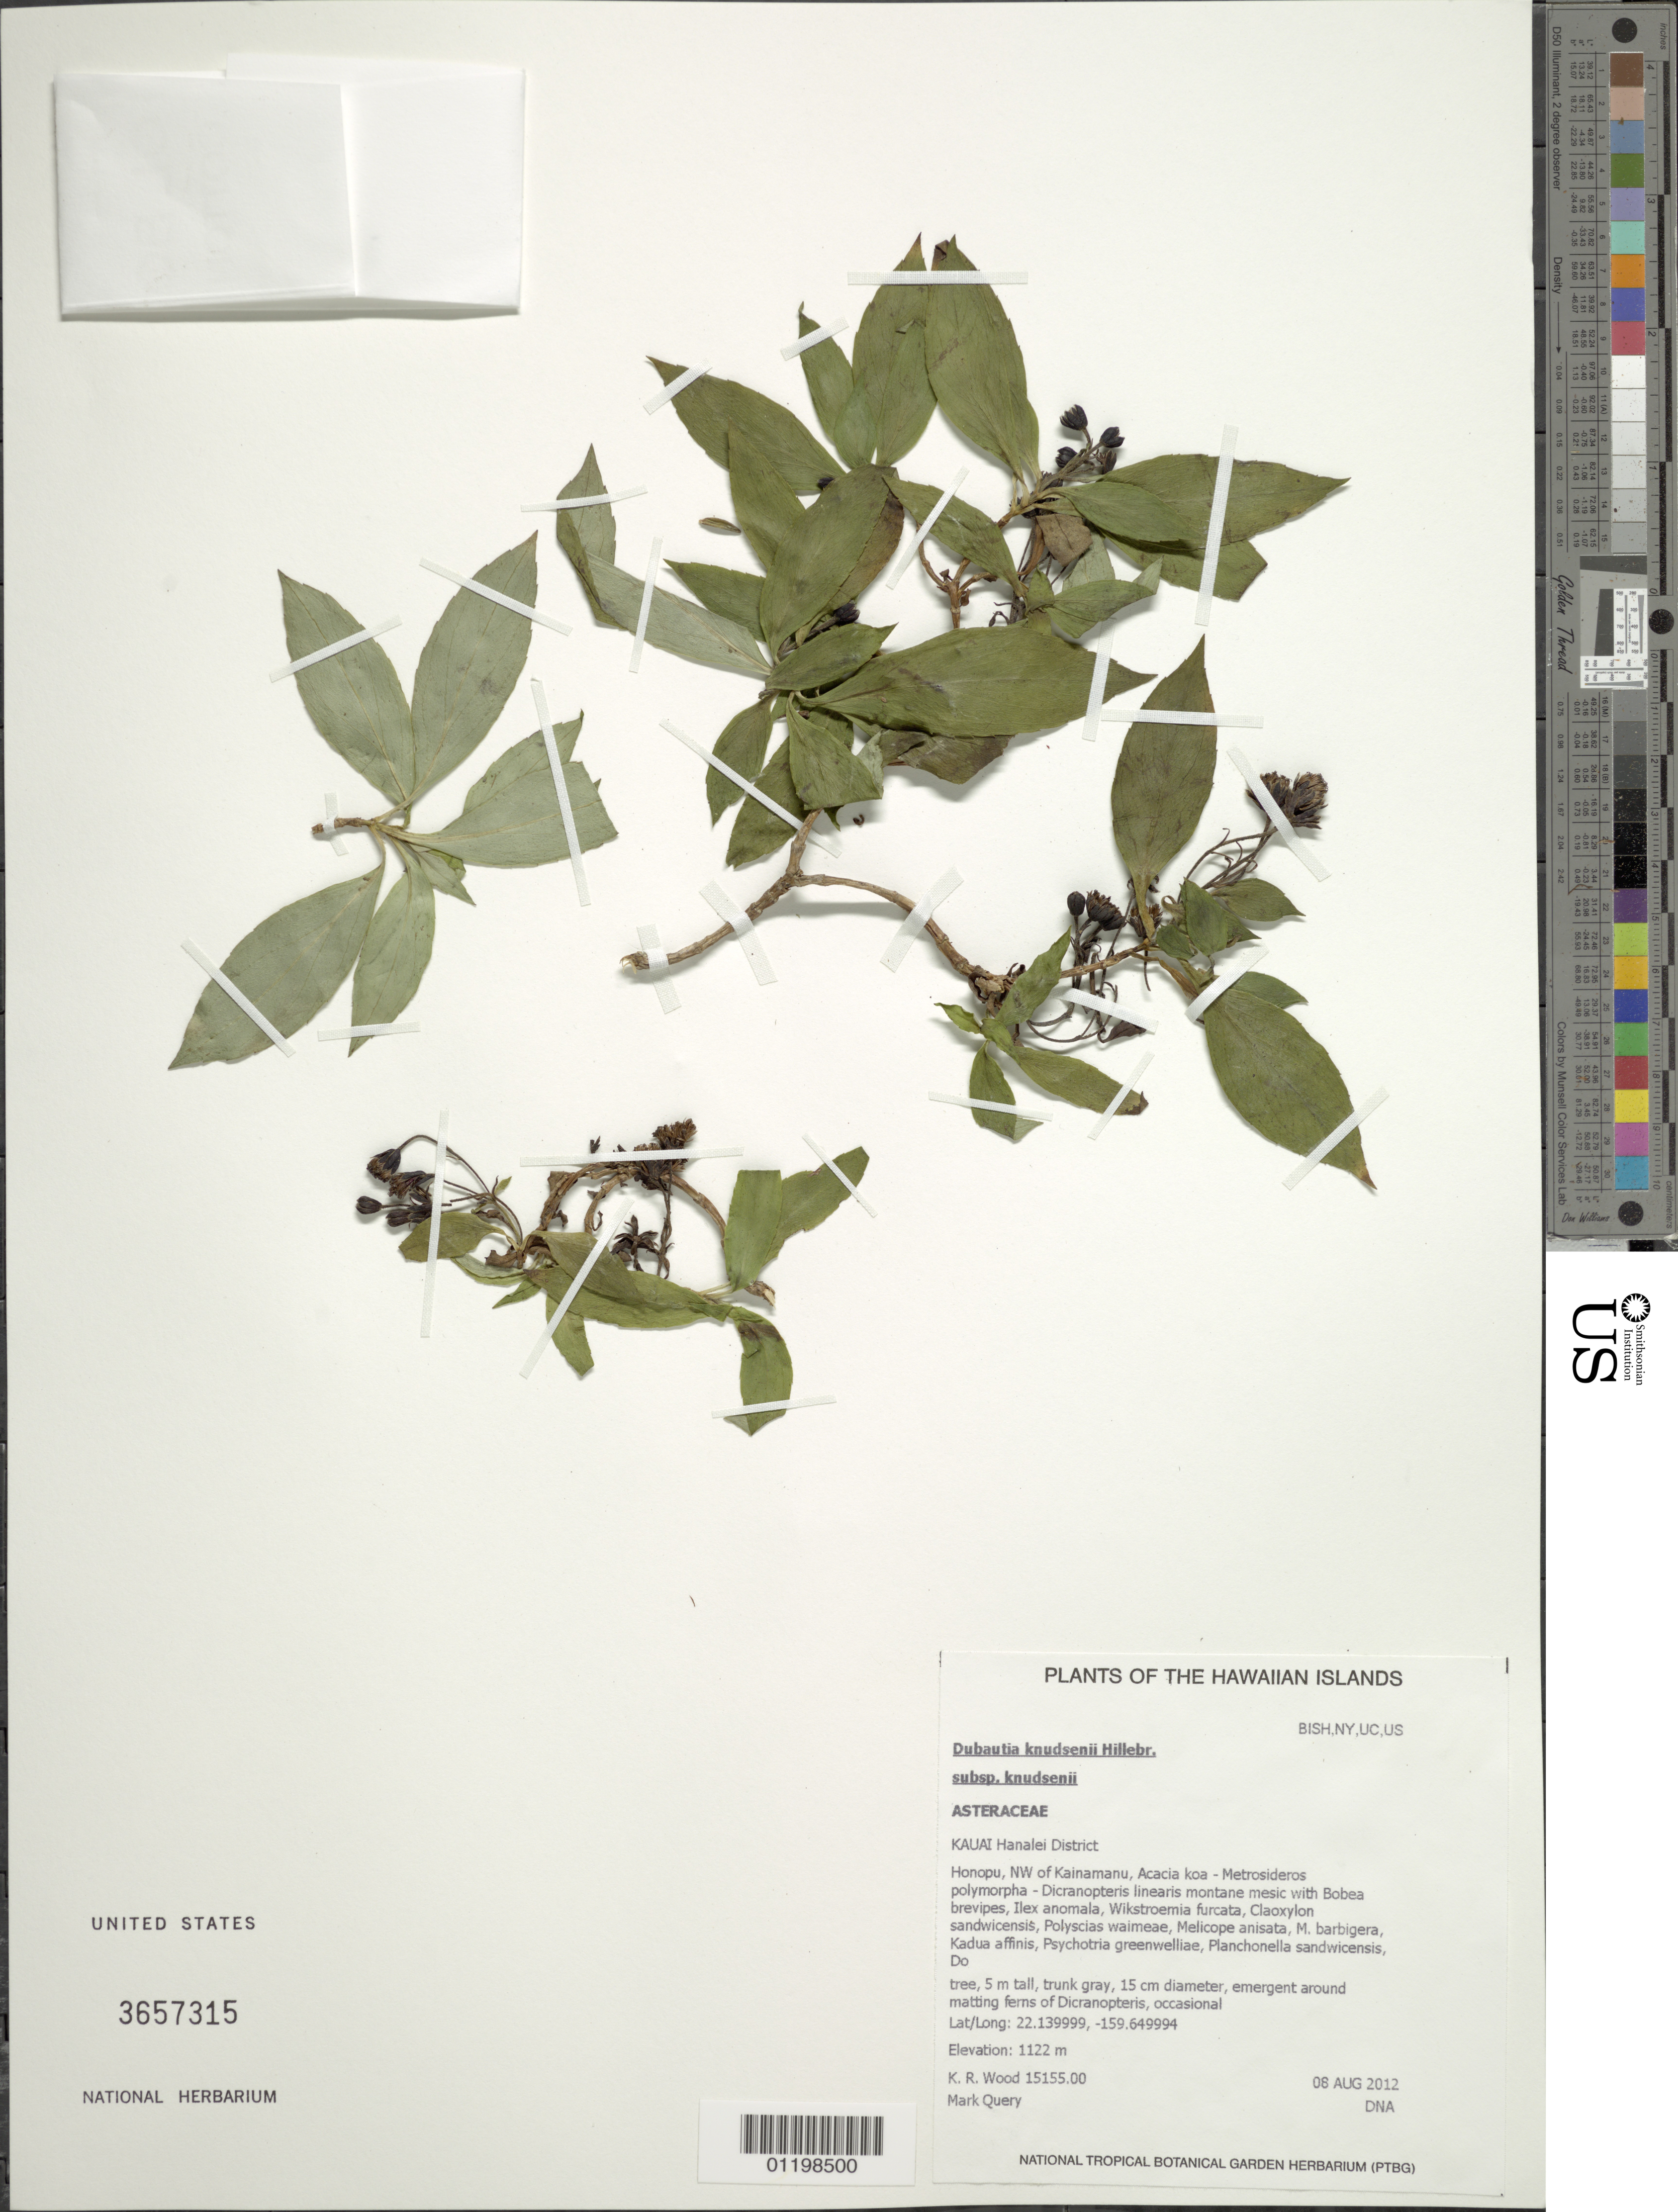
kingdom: Plantae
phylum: Tracheophyta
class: Magnoliopsida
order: Asterales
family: Asteraceae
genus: Dubautia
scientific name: Dubautia knudsenii subsp. knudsenii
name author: Hillebr.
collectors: K. R. Wood & M. Query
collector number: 15155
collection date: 2012-08-08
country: United States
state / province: Hawaii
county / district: Kauai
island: Kaua'i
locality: Hanalei District, Honopu, NW of Kainamanu.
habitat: Montane mesic forest.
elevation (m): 1122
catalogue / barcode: US 3657315